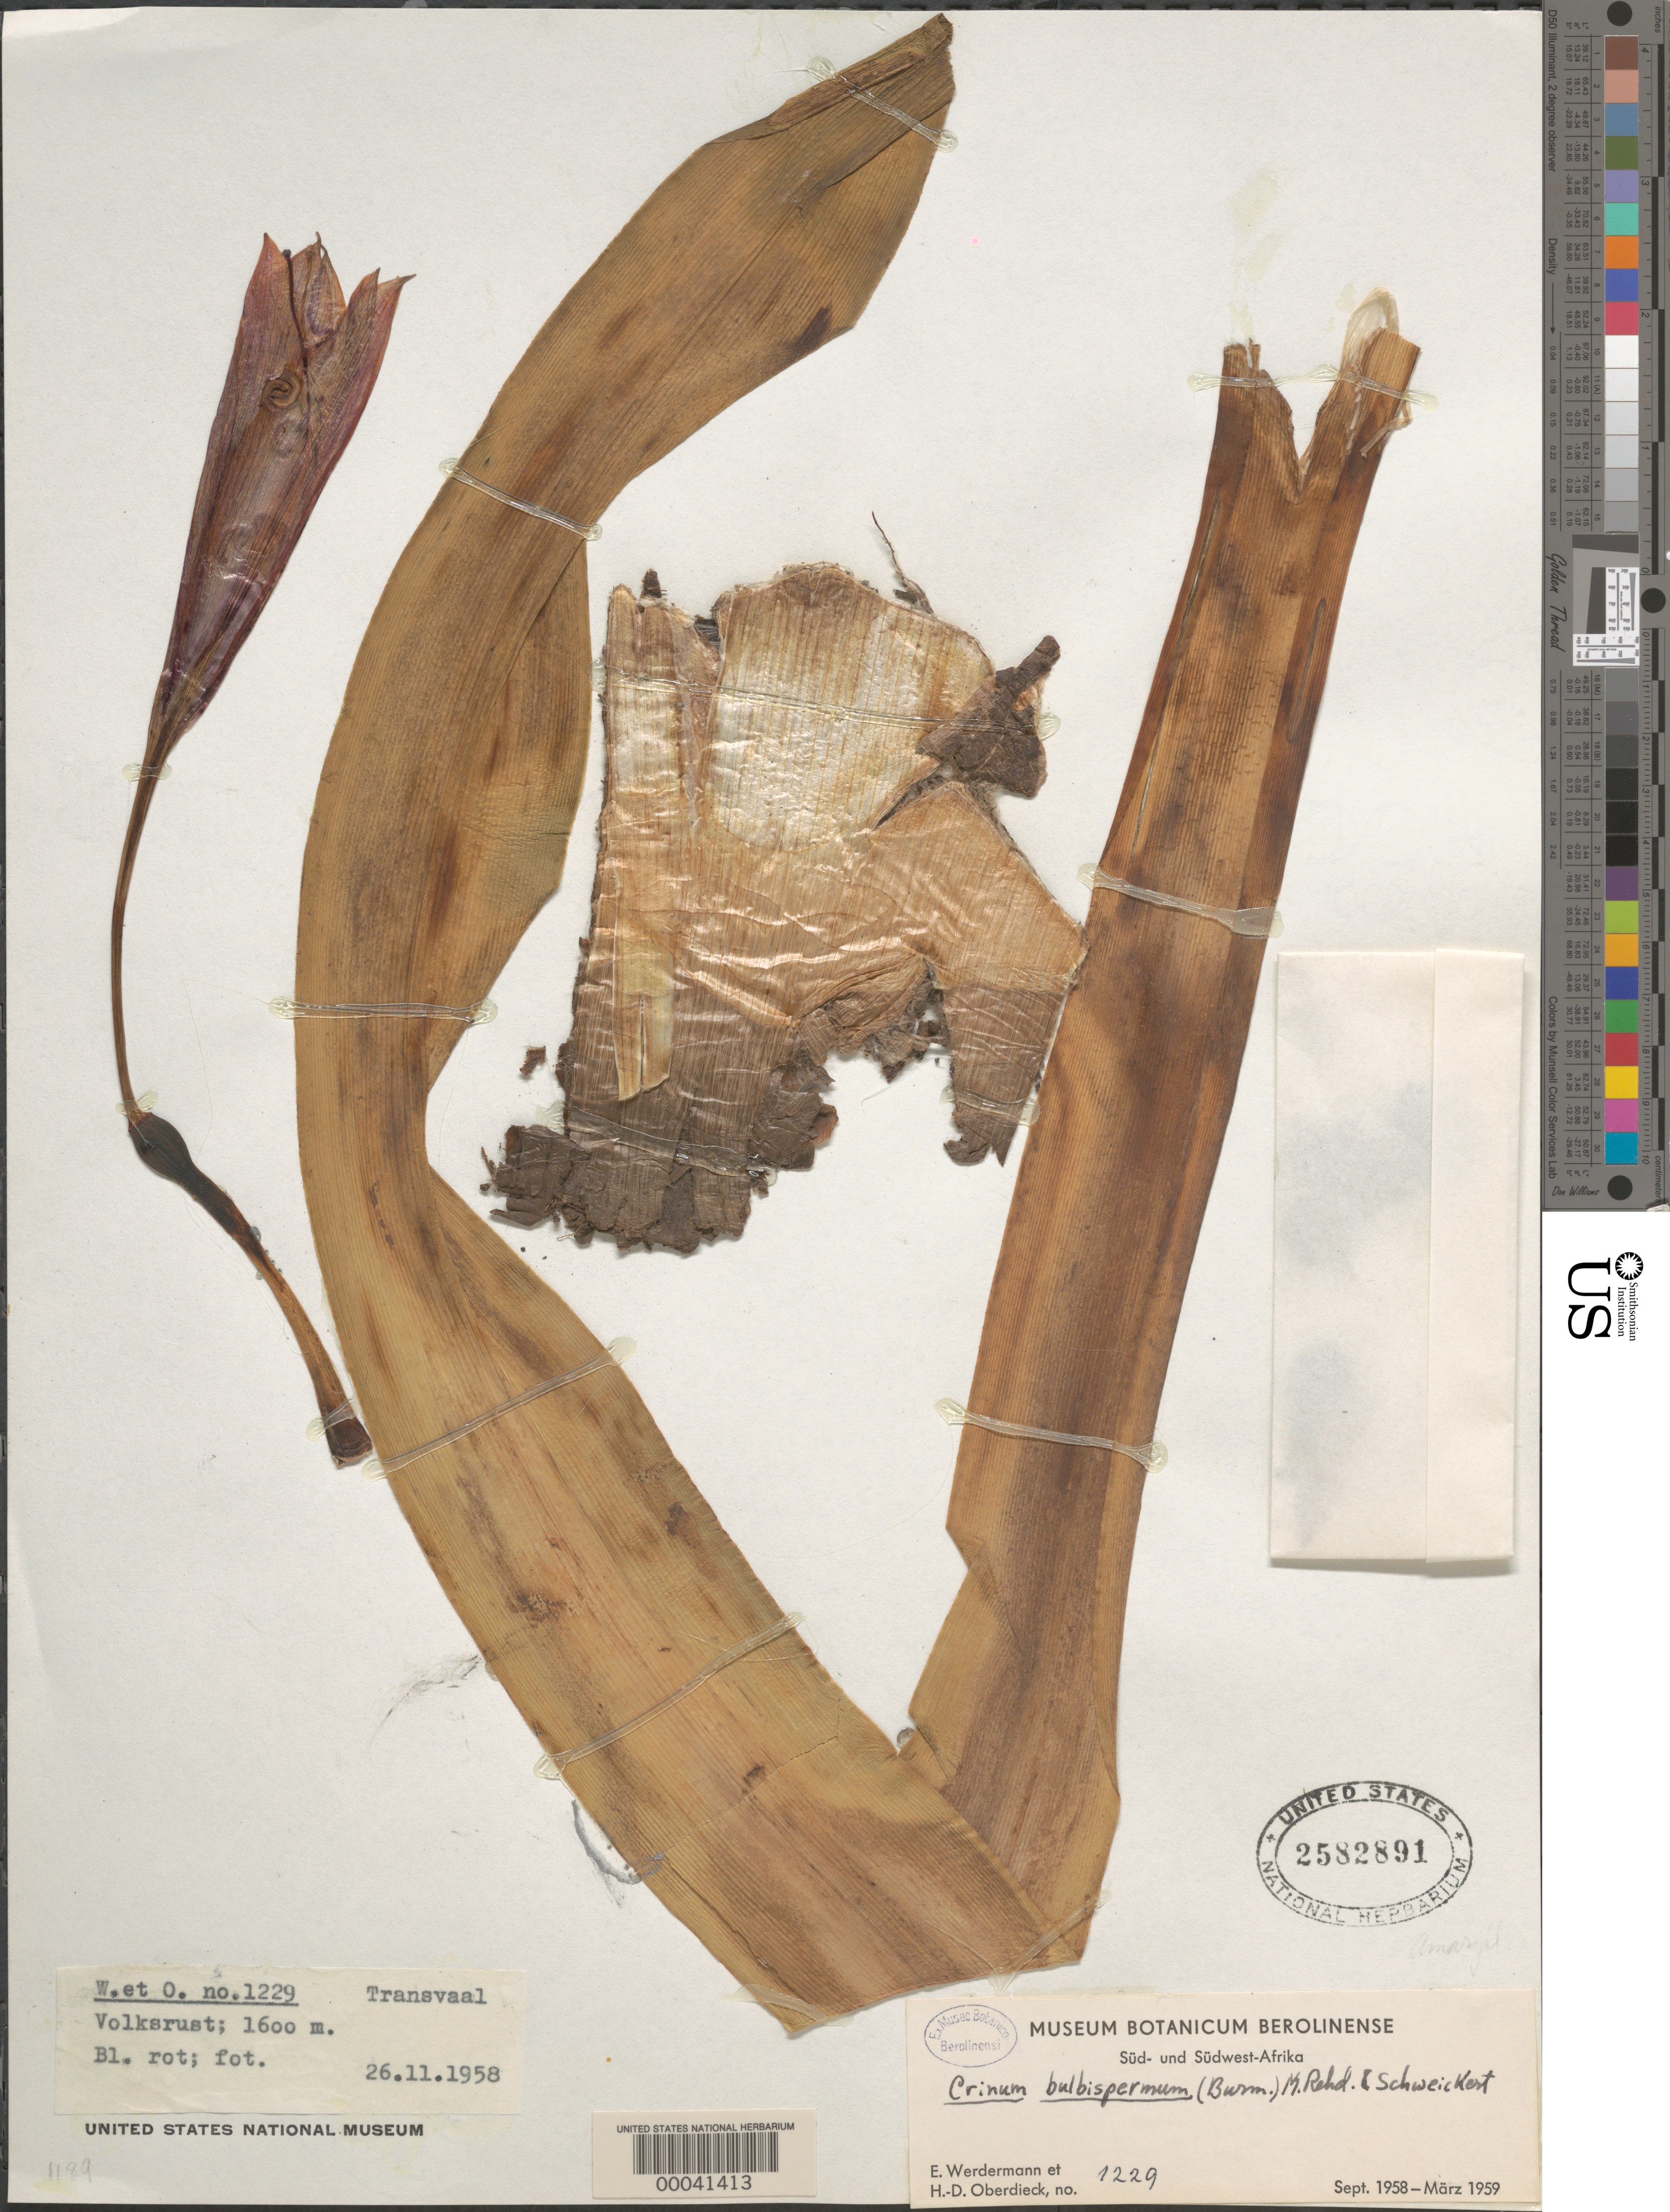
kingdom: Plantae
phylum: Tracheophyta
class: Liliopsida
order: Asparagales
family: Amaryllidaceae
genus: Crinum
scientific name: Crinum bulbispermum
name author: (Burm. f.) Milne-Redh. & Schweick.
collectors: E. Werdermann & H. Oberdieck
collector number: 1229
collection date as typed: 26 Nov 1958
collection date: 1958-11-26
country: South Africa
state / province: Mpumalanga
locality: Volksrust. Transvaal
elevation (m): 1600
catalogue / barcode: US 2582891